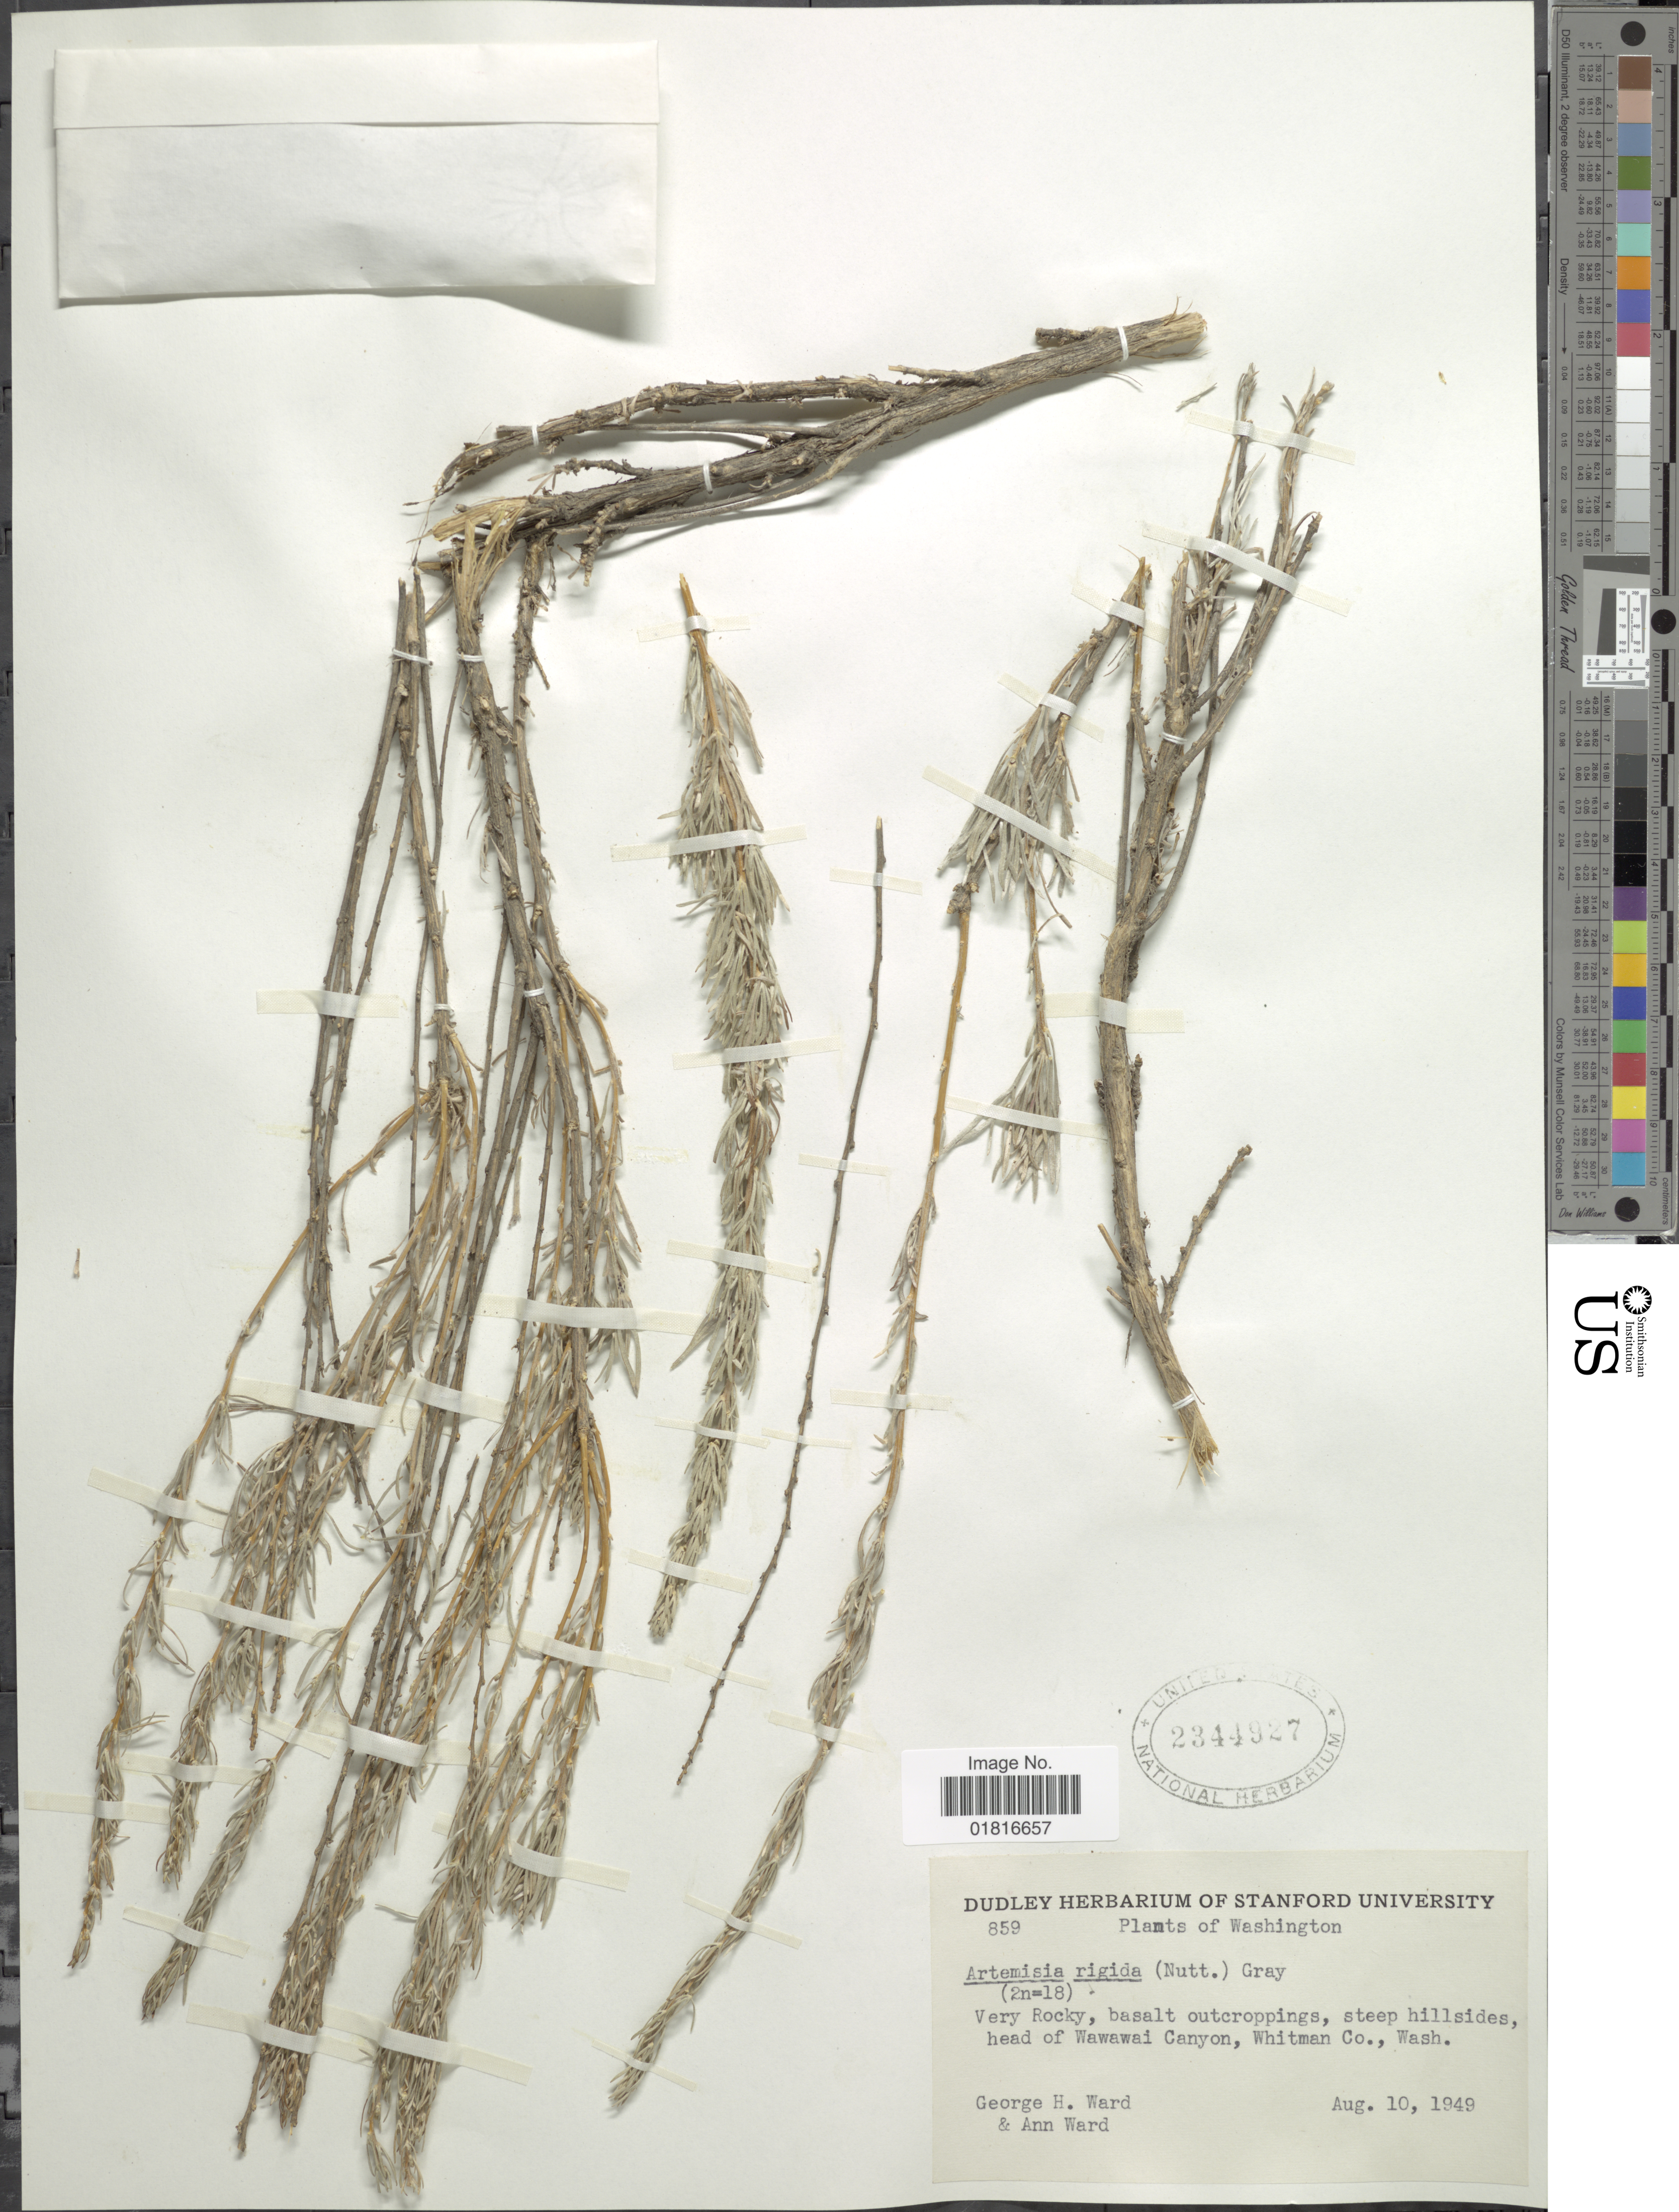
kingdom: Plantae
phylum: Tracheophyta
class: Magnoliopsida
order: Asterales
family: Asteraceae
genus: Artemisia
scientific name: Artemisia rigida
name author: (Nutt.) A. Gray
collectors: G. H. Ward & A. Ward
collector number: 859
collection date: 1949-08-10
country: United States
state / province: Washington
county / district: Whitman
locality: Very Rocky, basalt outcroppings, steep hillsides, head of Wawai Canyon, Whitman Co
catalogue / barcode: US 2344927